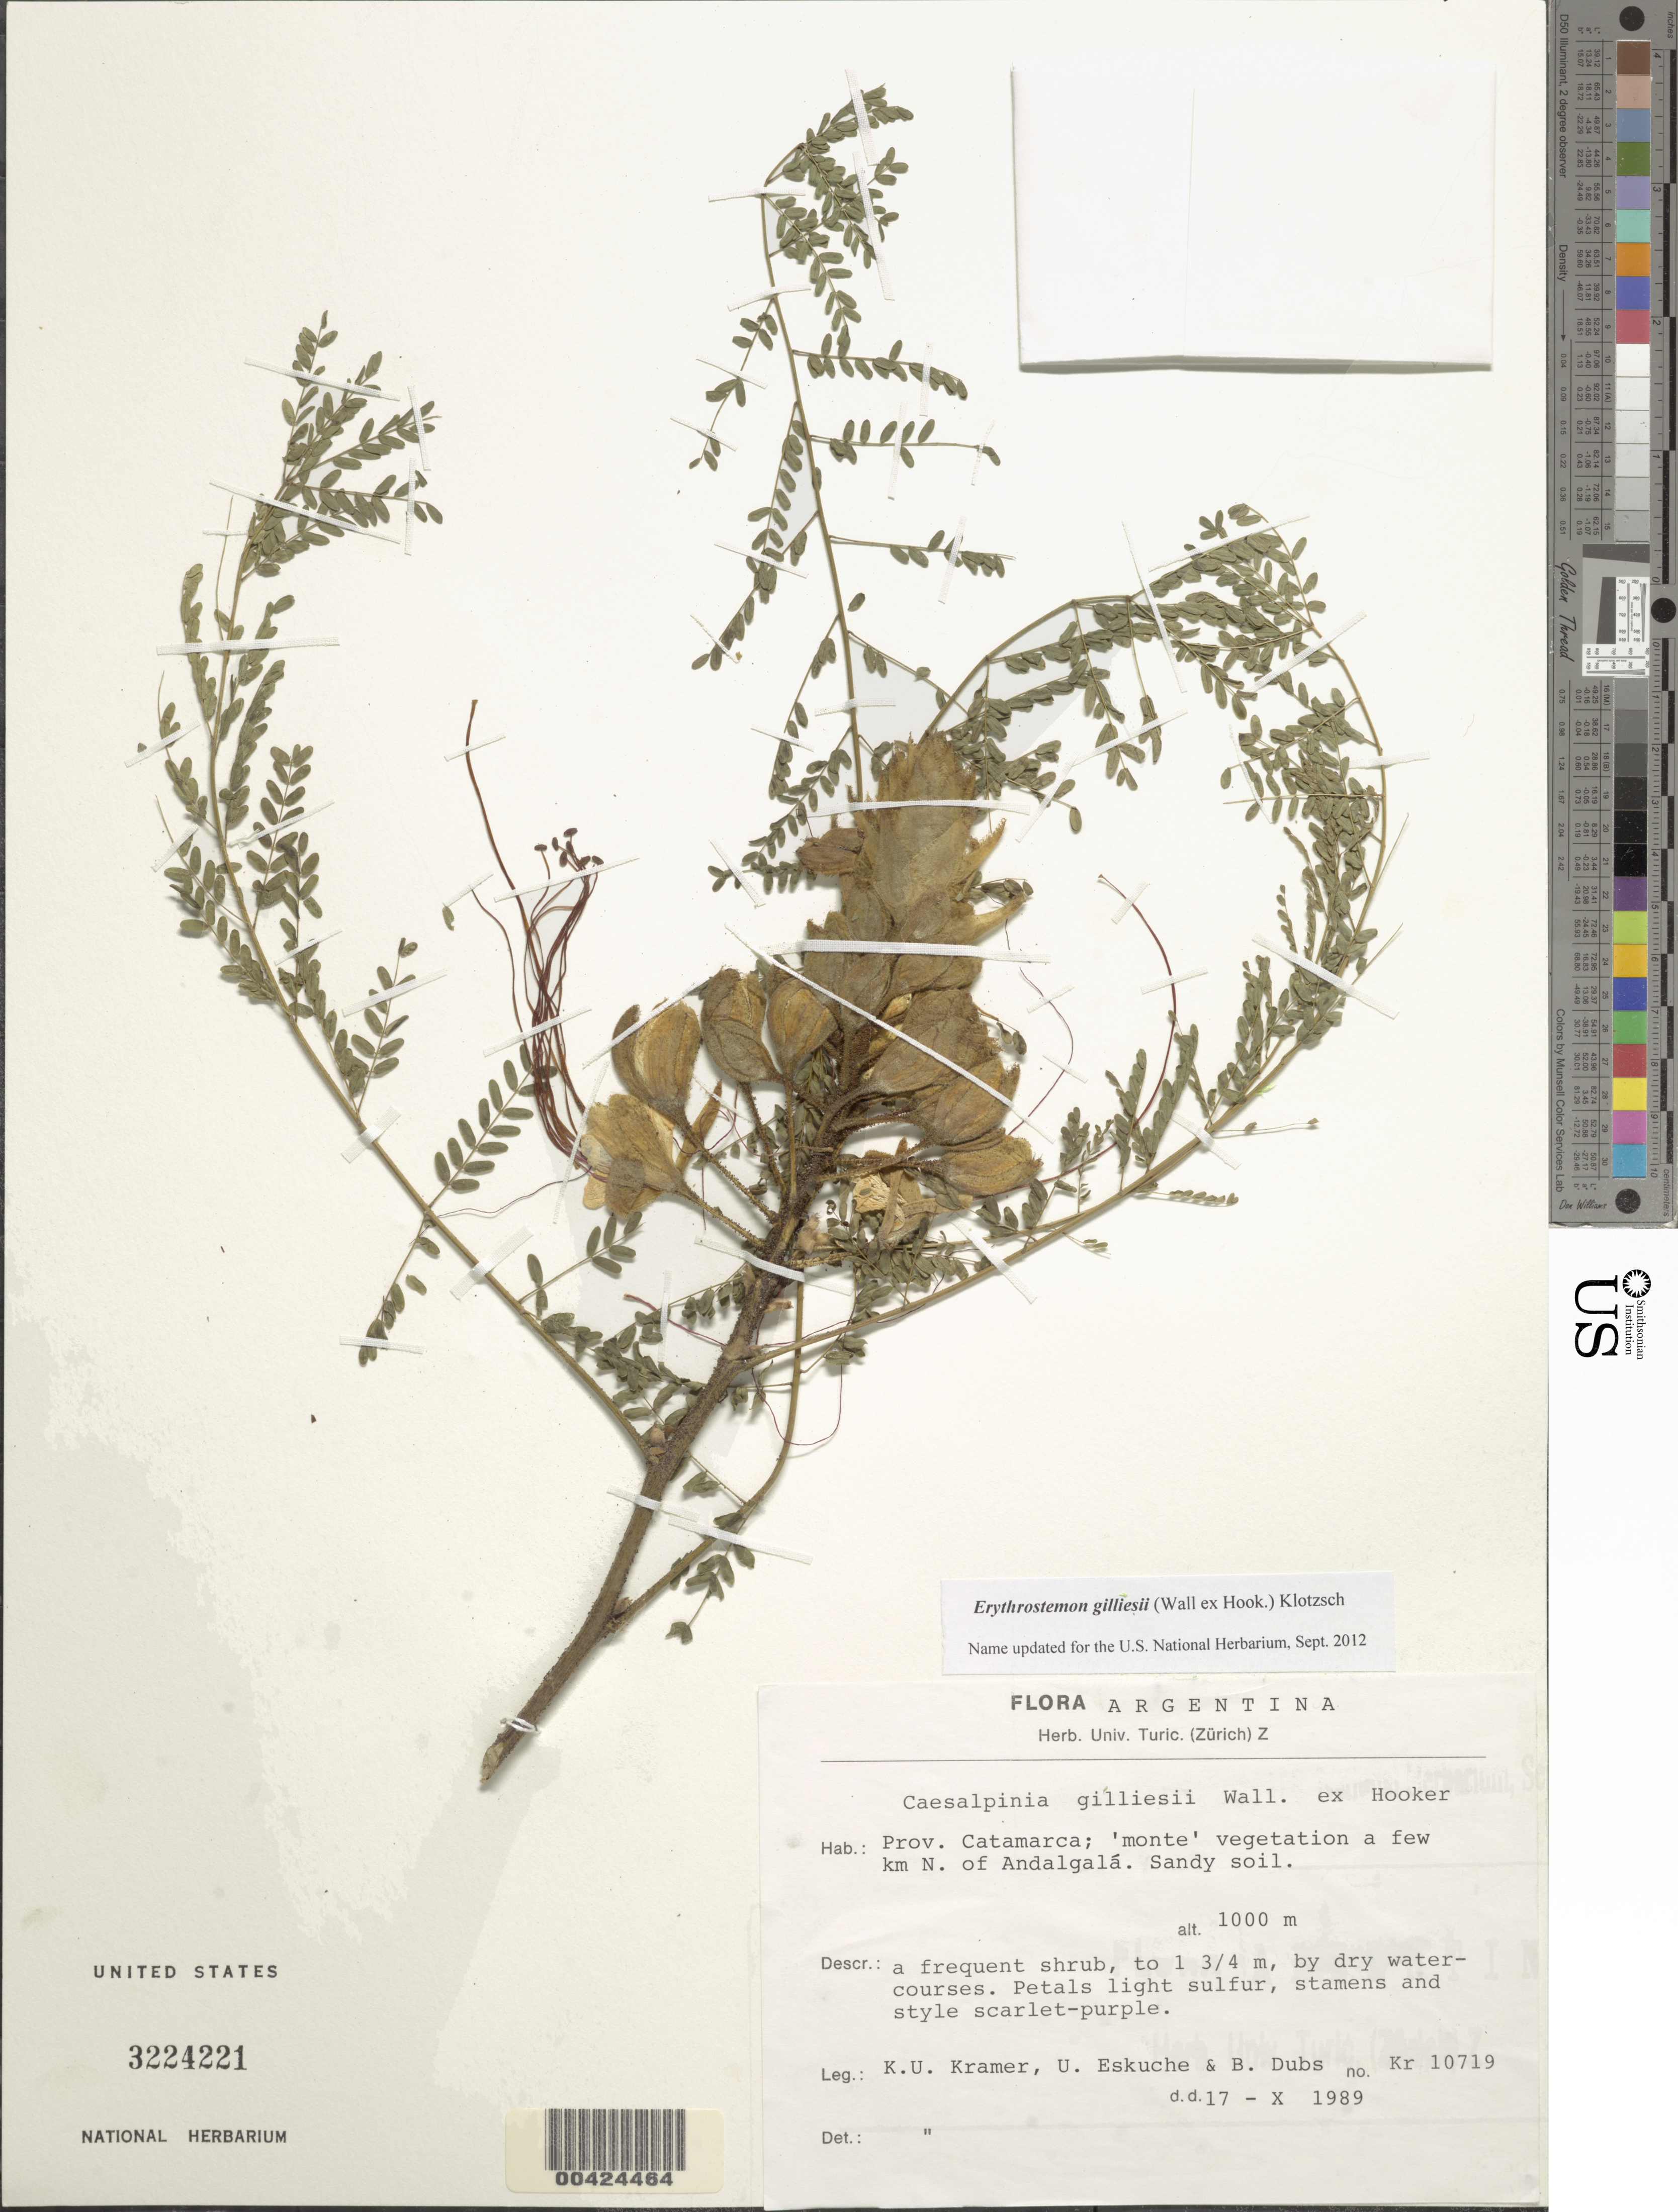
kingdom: Plantae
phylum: Tracheophyta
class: Magnoliopsida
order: Fabales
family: Fabaceae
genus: Erythrostemon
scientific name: Erythrostemon gilliesii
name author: (Hook.) Klotzsch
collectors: K. U. Kramer, U. G. Eskuche & B. Dubs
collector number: Kr 10719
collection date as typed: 17 Oct 1989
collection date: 1989-10-17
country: Argentina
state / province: Catamarca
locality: Andalgala, few km N of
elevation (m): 1000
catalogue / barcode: US 3224221